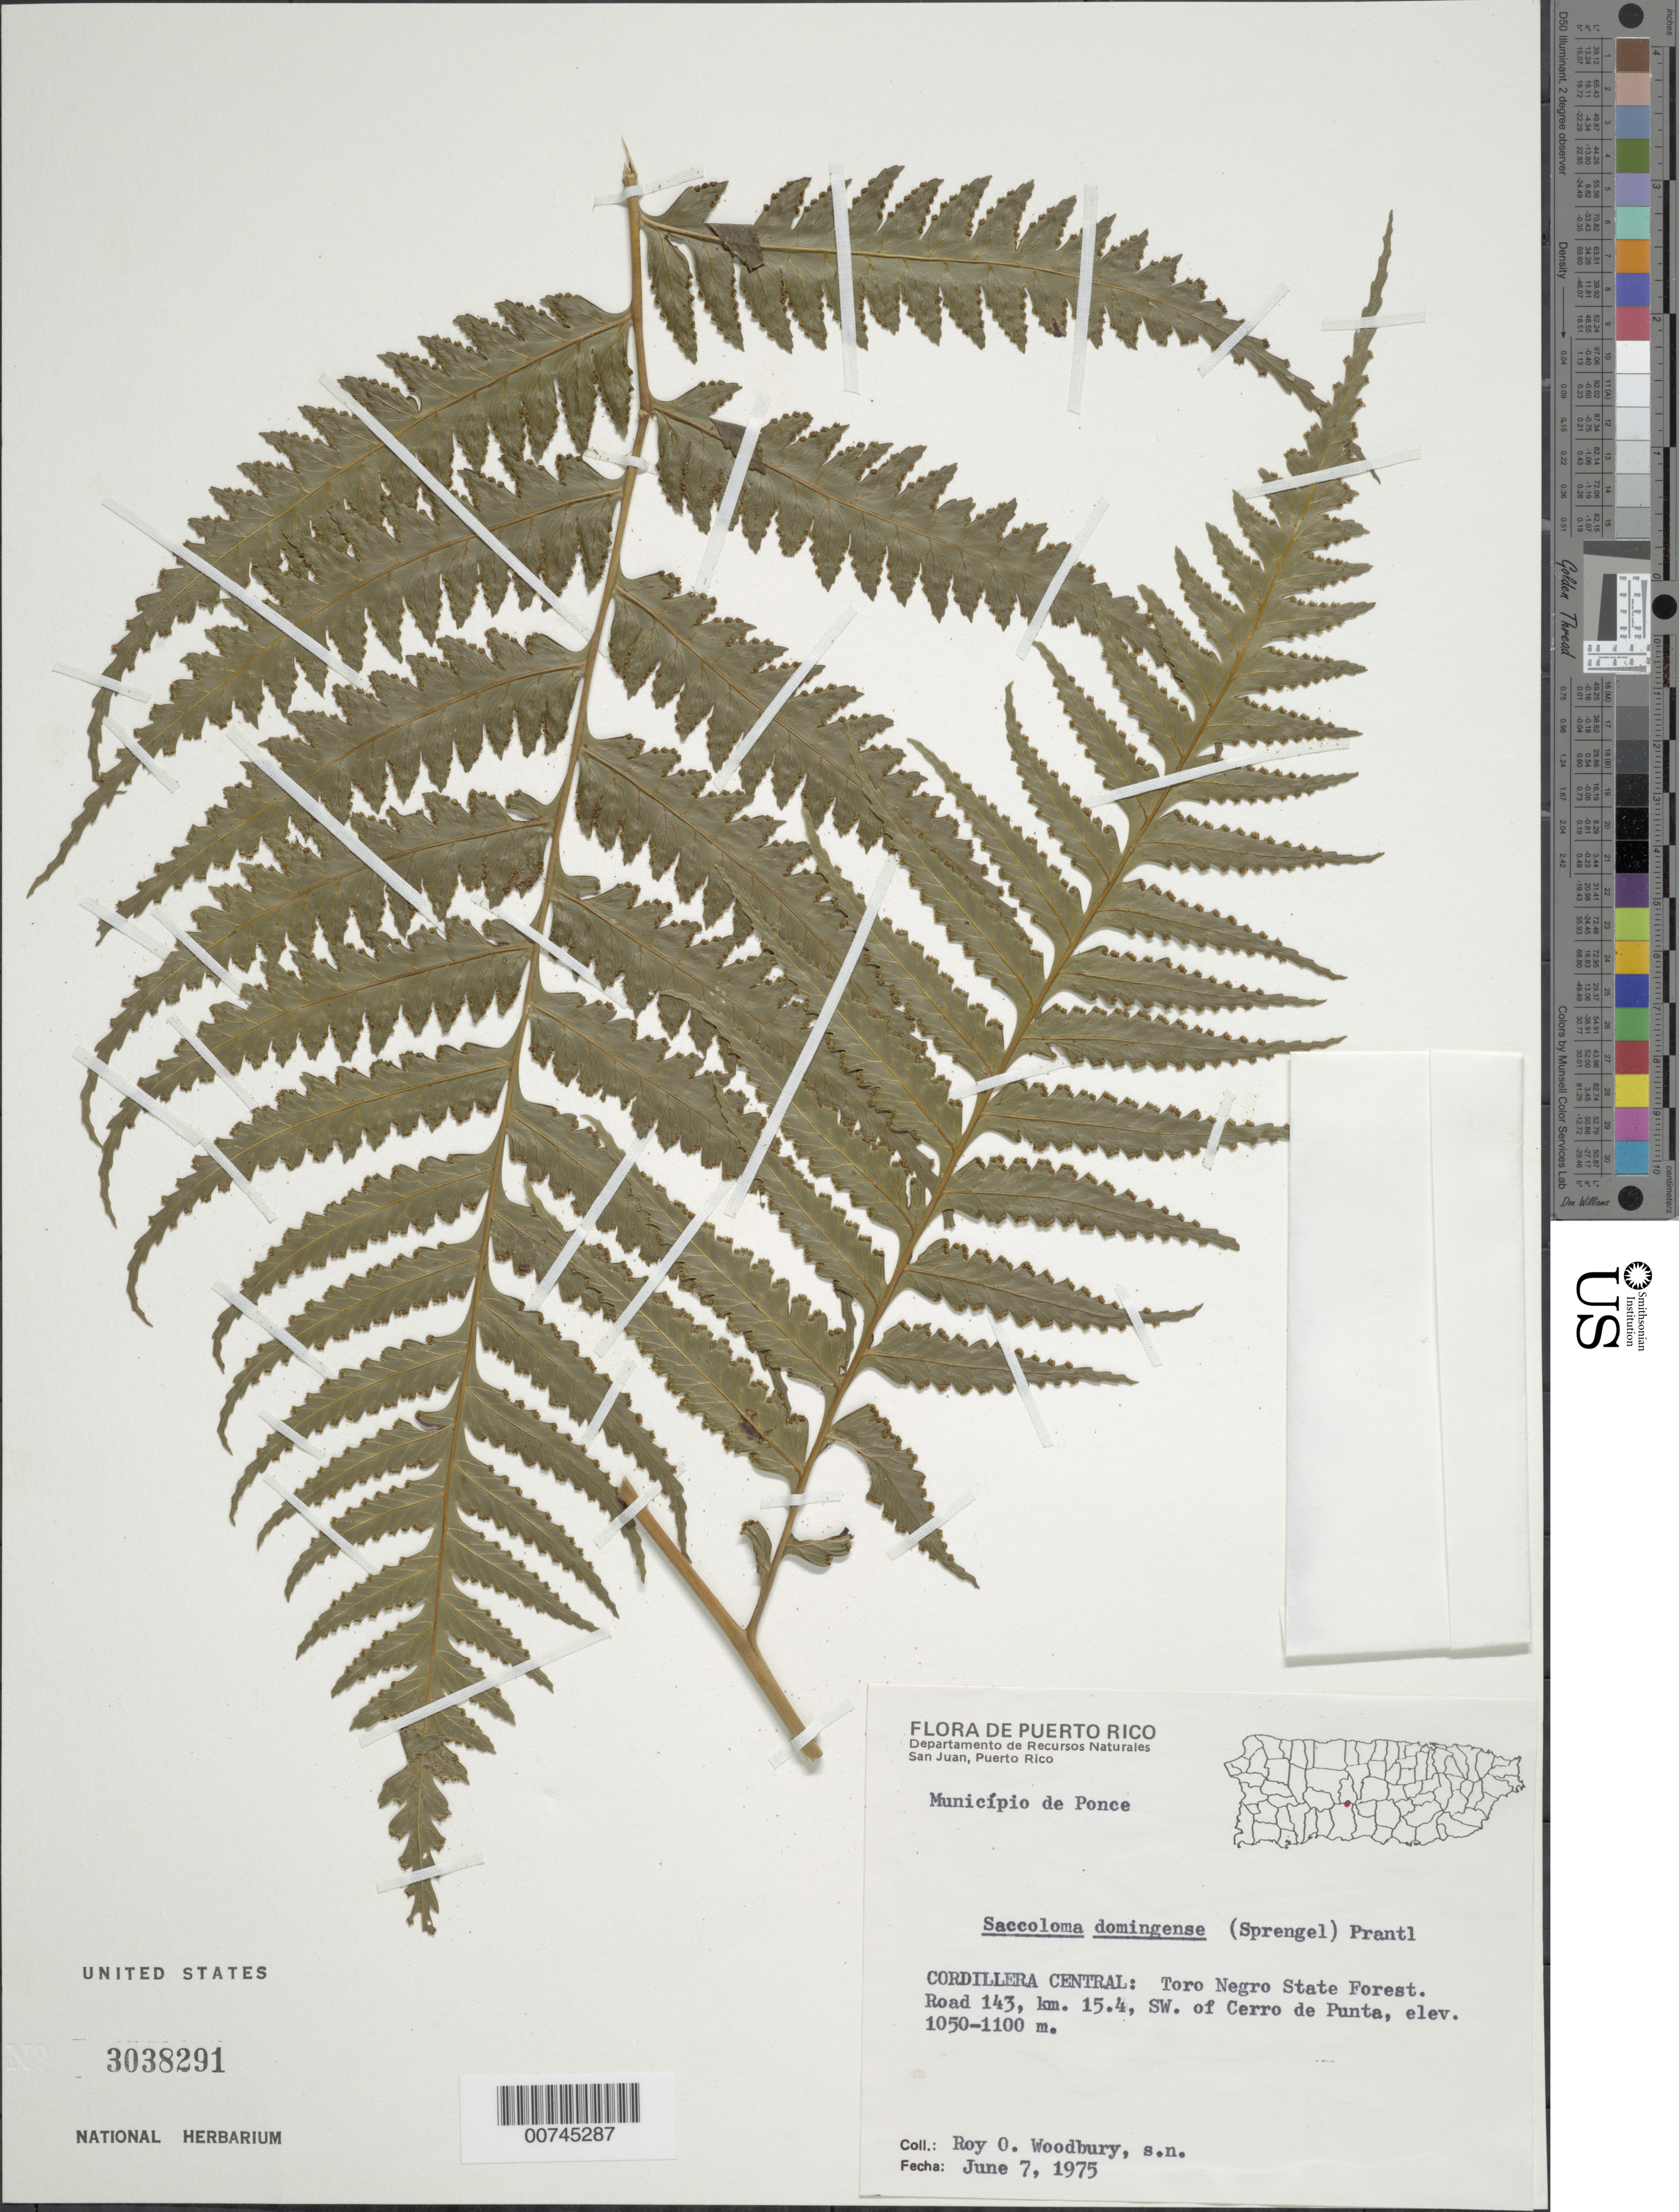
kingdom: Plantae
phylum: Tracheophyta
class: Polypodiopsida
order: Polypodiales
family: Saccolomataceae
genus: Saccoloma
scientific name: Saccoloma domingense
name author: (Spreng.) C. Chr.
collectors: R. O. Woodbury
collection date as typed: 07 Jun 1975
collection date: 1975-06-07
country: Puerto Rico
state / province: Ponce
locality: Cordillera Central: Toro Negro State Forest. Road 143, km 15.4 SW of Cerro Punta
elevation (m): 1050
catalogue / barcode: US 3038291